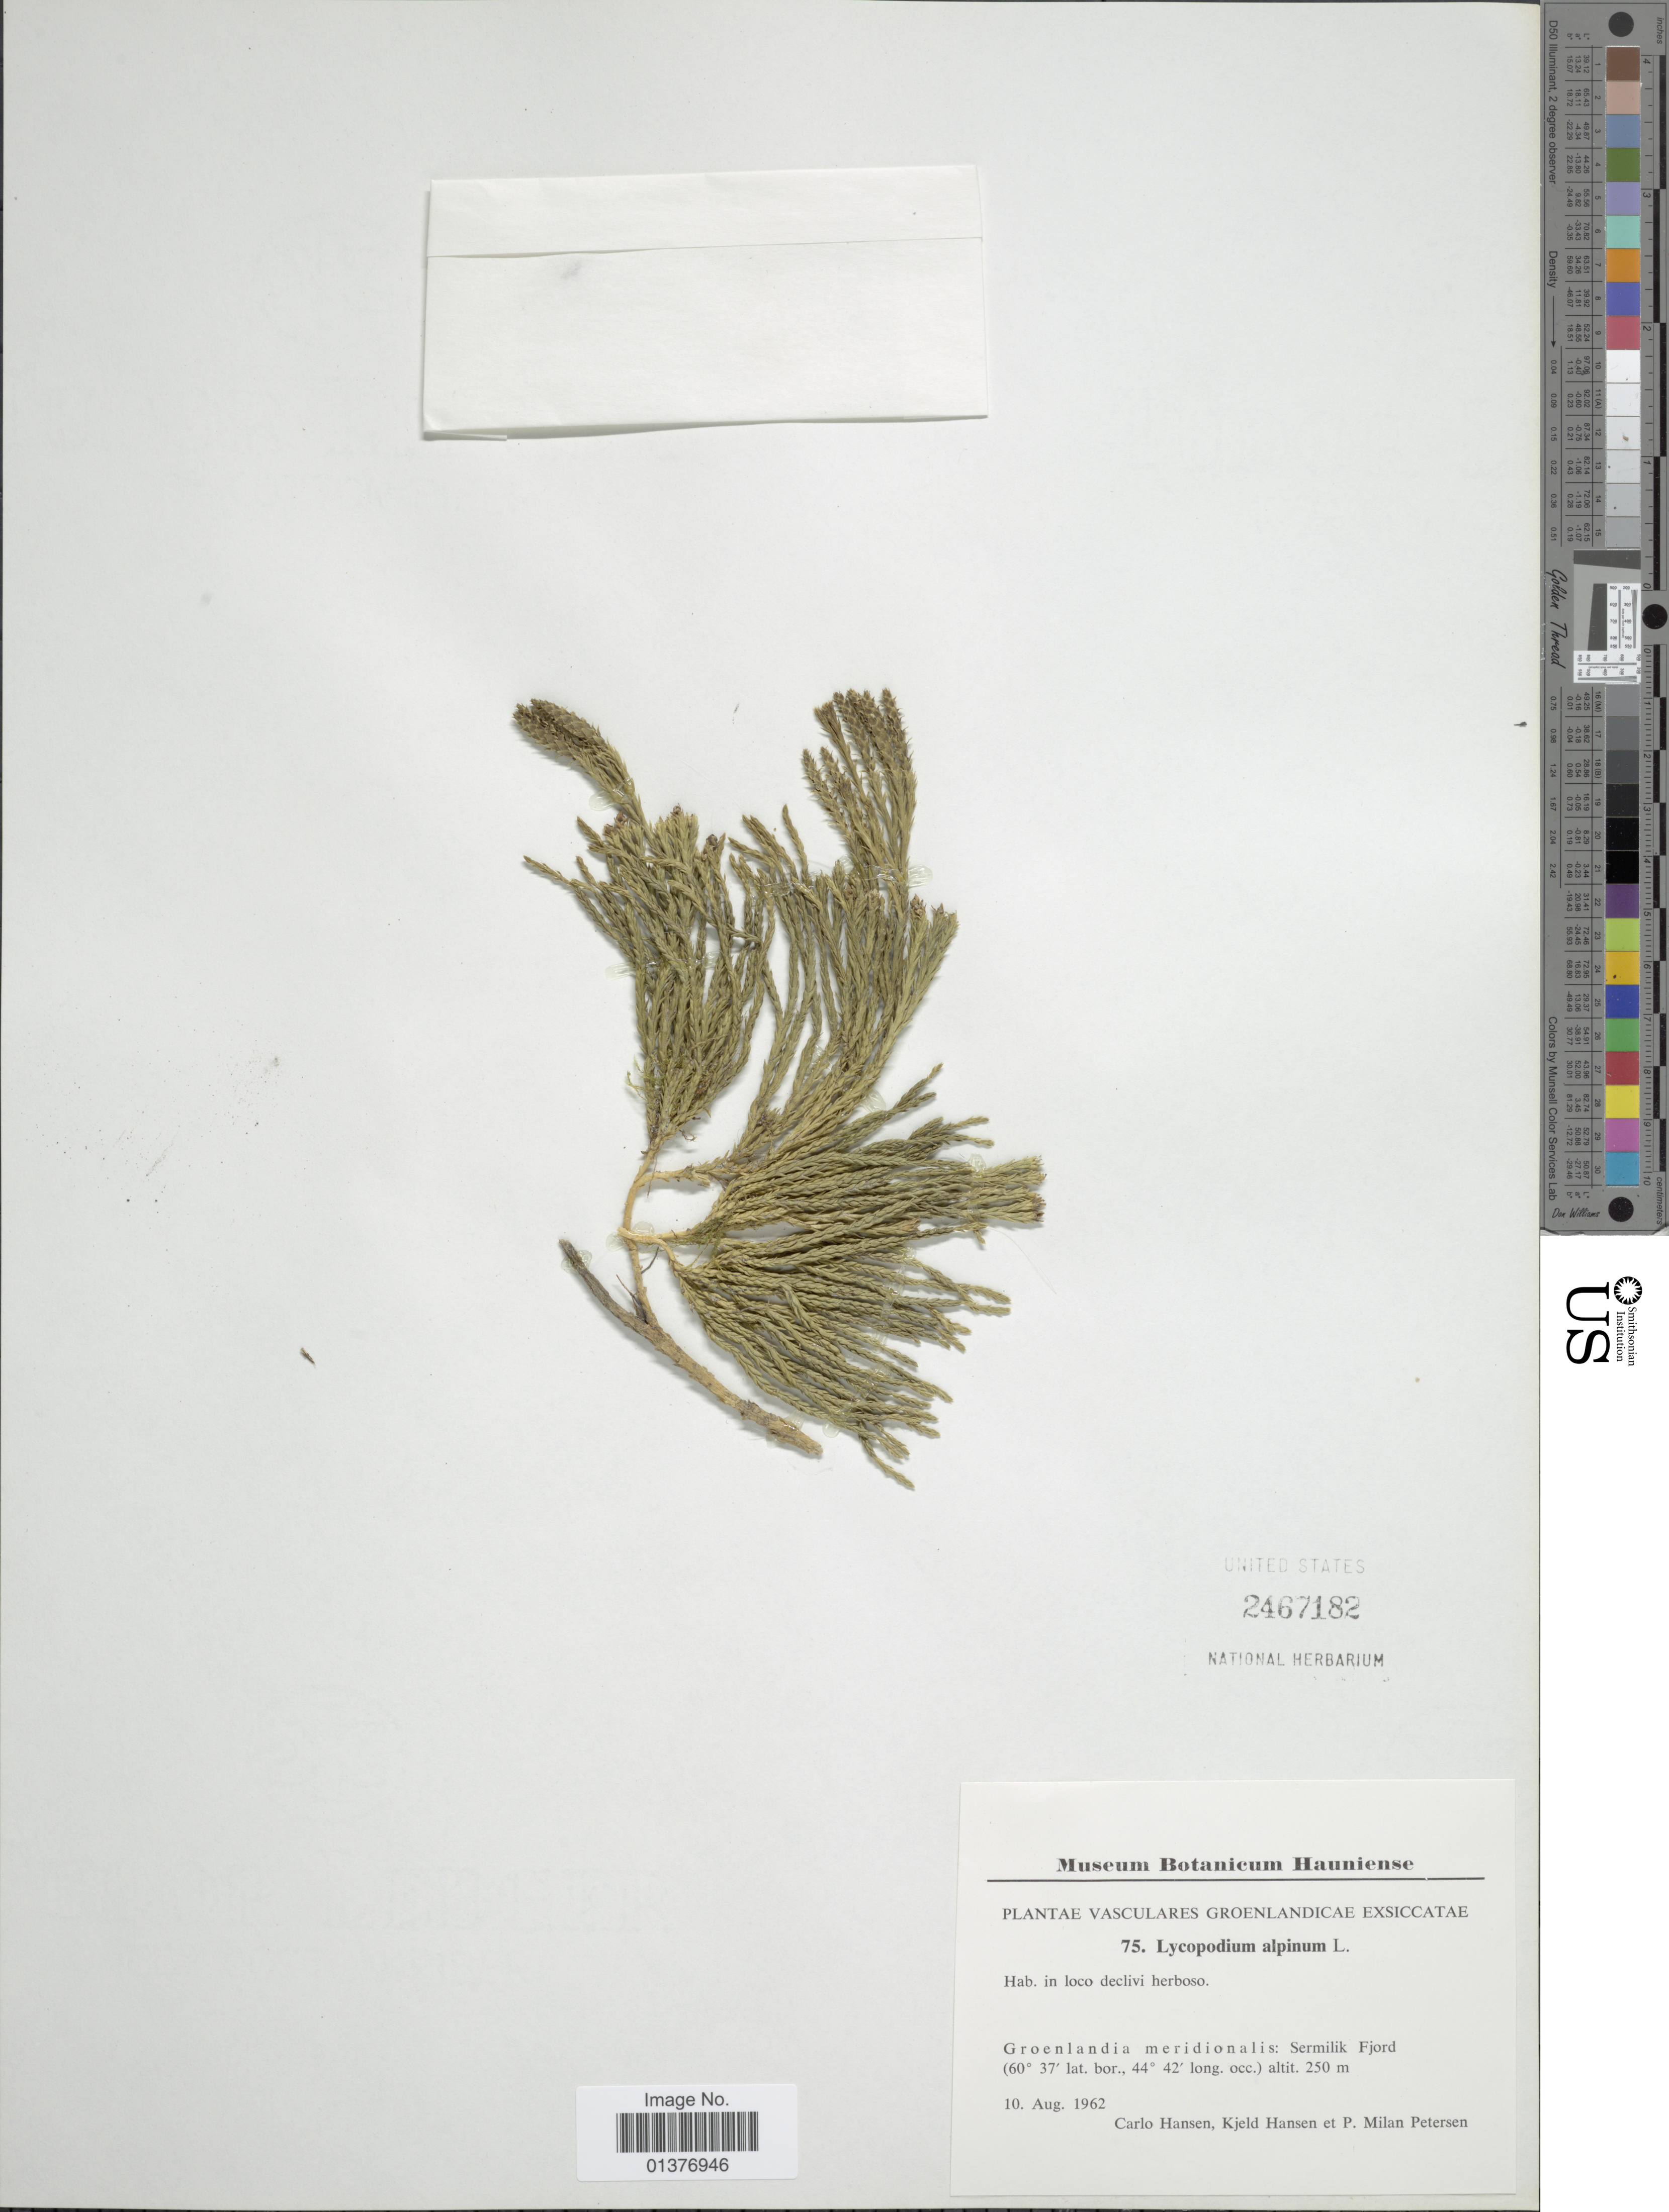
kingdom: Plantae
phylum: Tracheophyta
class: Lycopodiopsida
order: Lycopodiales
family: Lycopodiaceae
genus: Diphasiastrum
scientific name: Diphasiastrum alpinum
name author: (L.) Holub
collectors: C. Hansen, K. Hansen & P. Petersen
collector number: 75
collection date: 1962-08-10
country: Greenland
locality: Sermilik Fjord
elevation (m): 250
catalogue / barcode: US 2467182